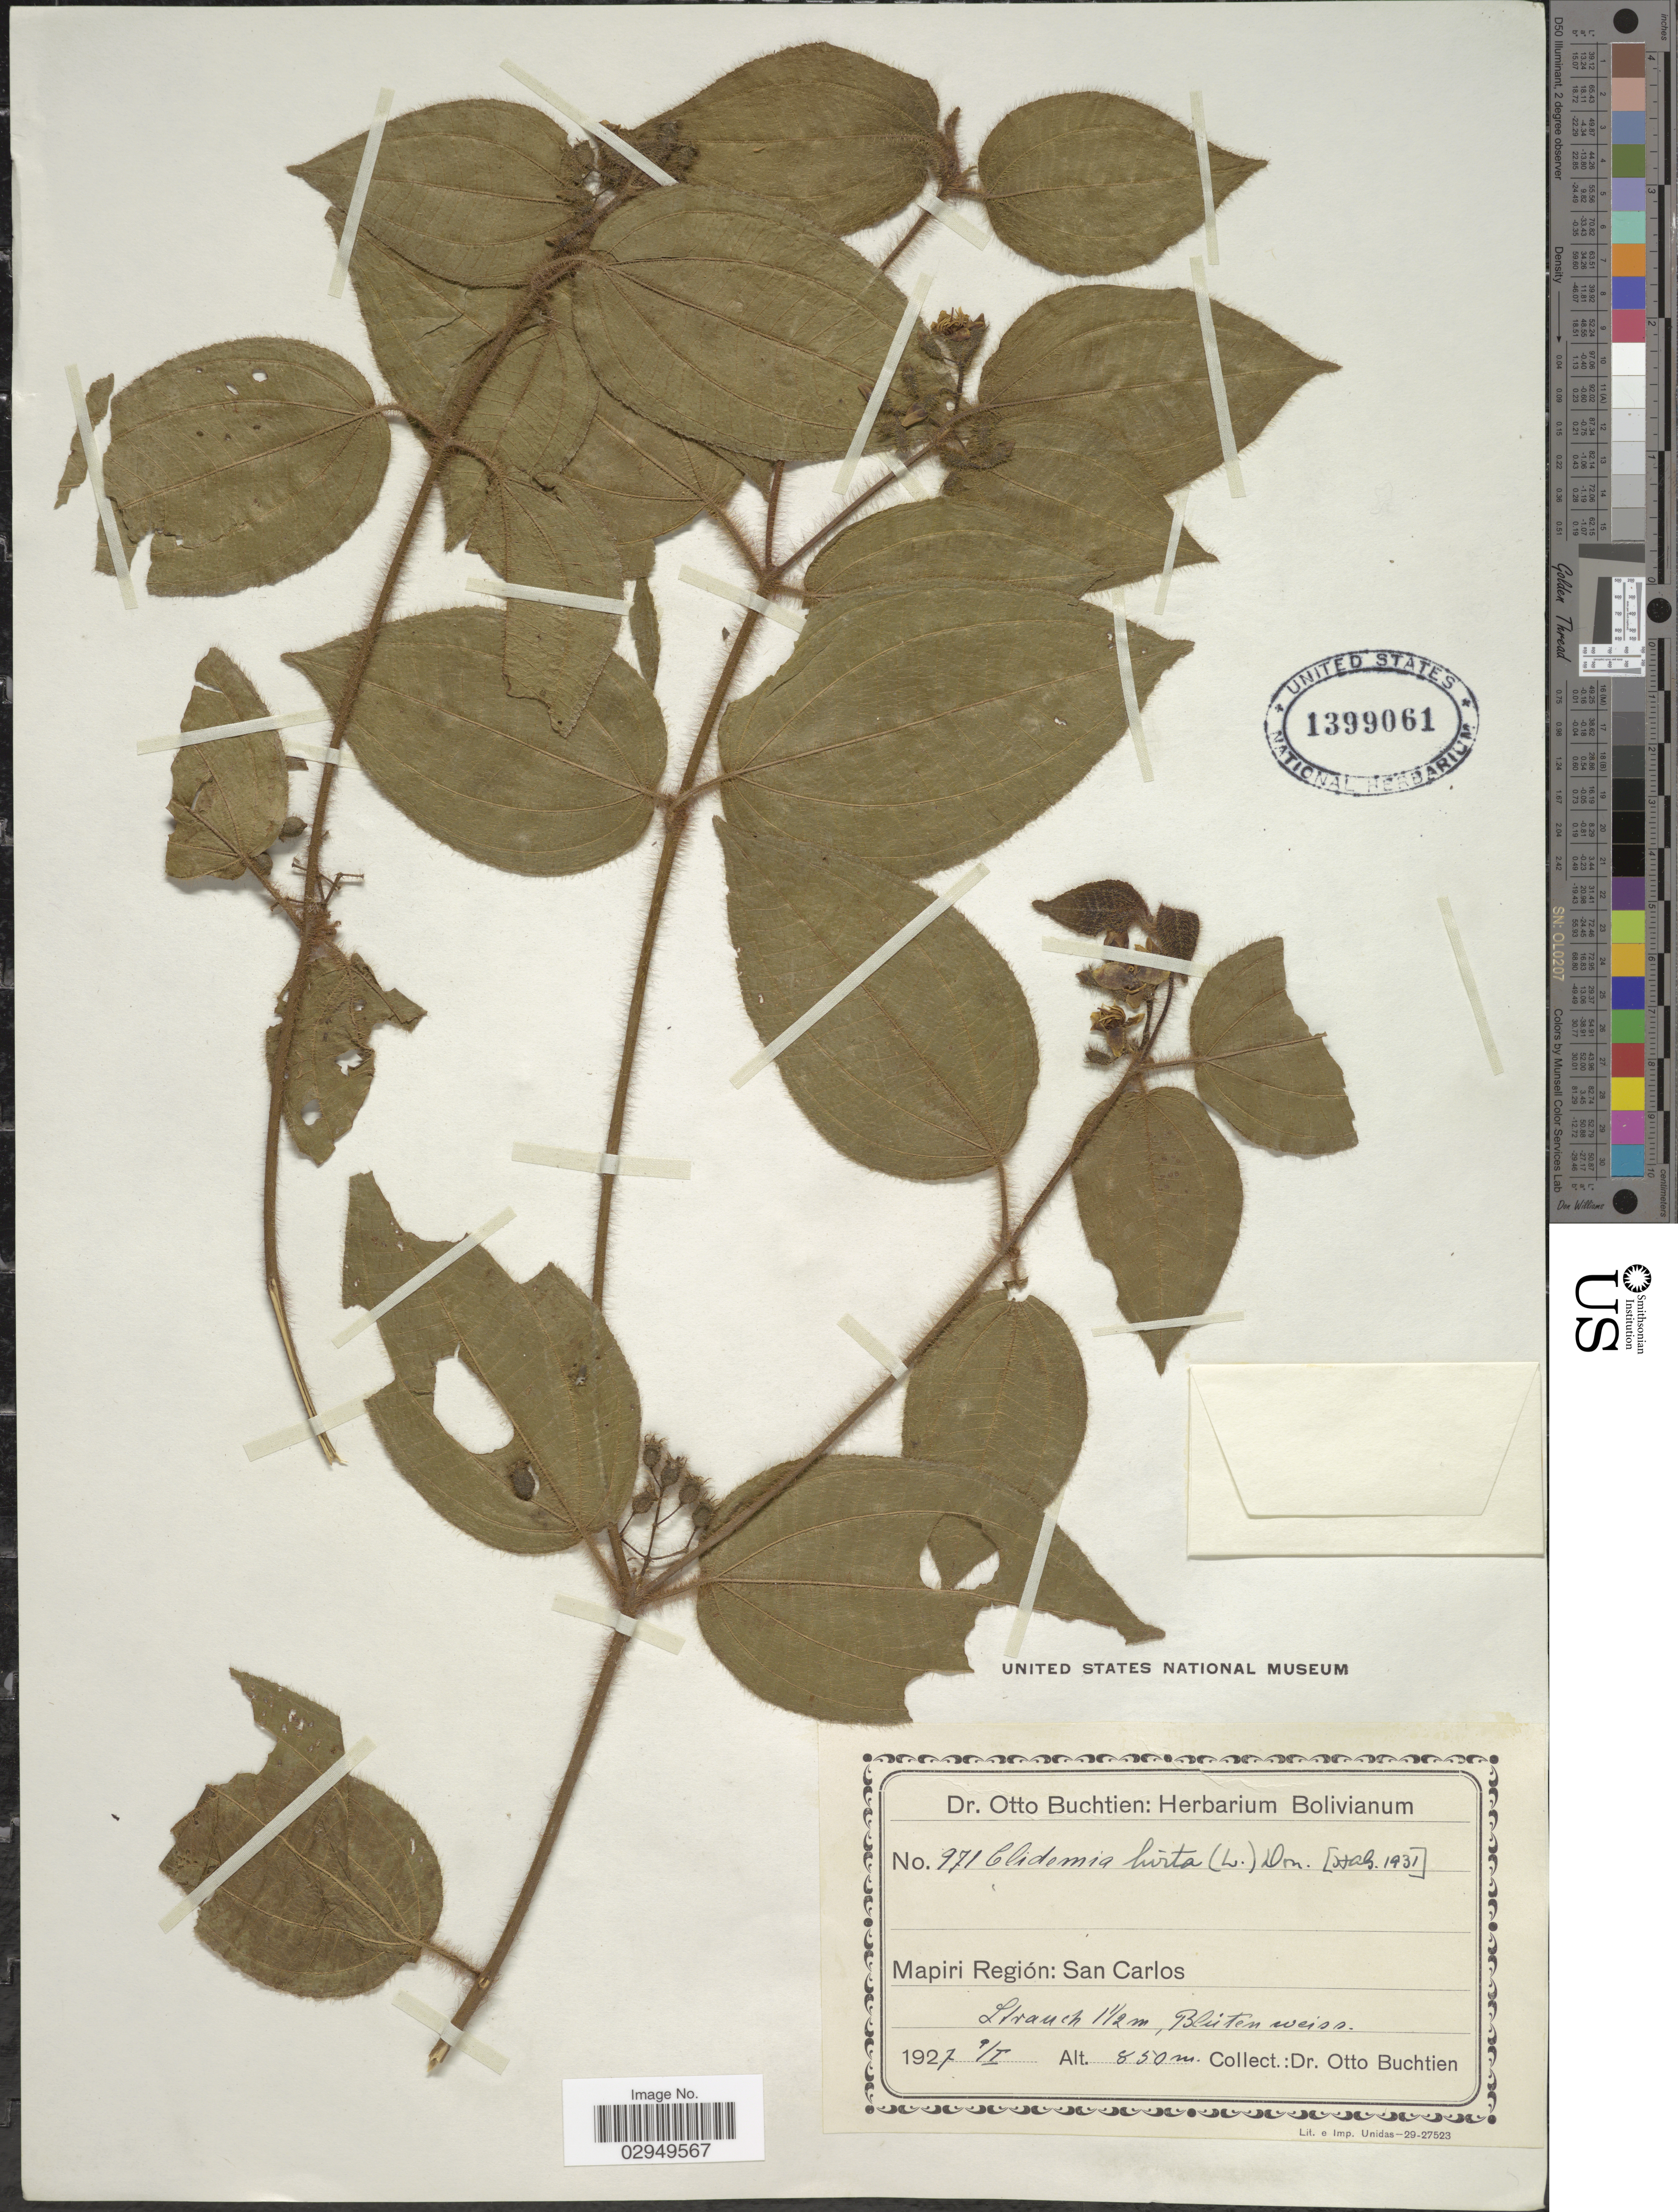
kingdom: Plantae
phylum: Tracheophyta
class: Magnoliopsida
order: Myrtales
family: Melastomataceae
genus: Clidemia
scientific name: Clidemia hirta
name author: (L.) D. Don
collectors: O. Buchtien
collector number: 971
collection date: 1927-01-09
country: Bolivia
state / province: La Paz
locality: Mapiri Región: San Carlos.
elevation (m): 850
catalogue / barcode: US 1399061